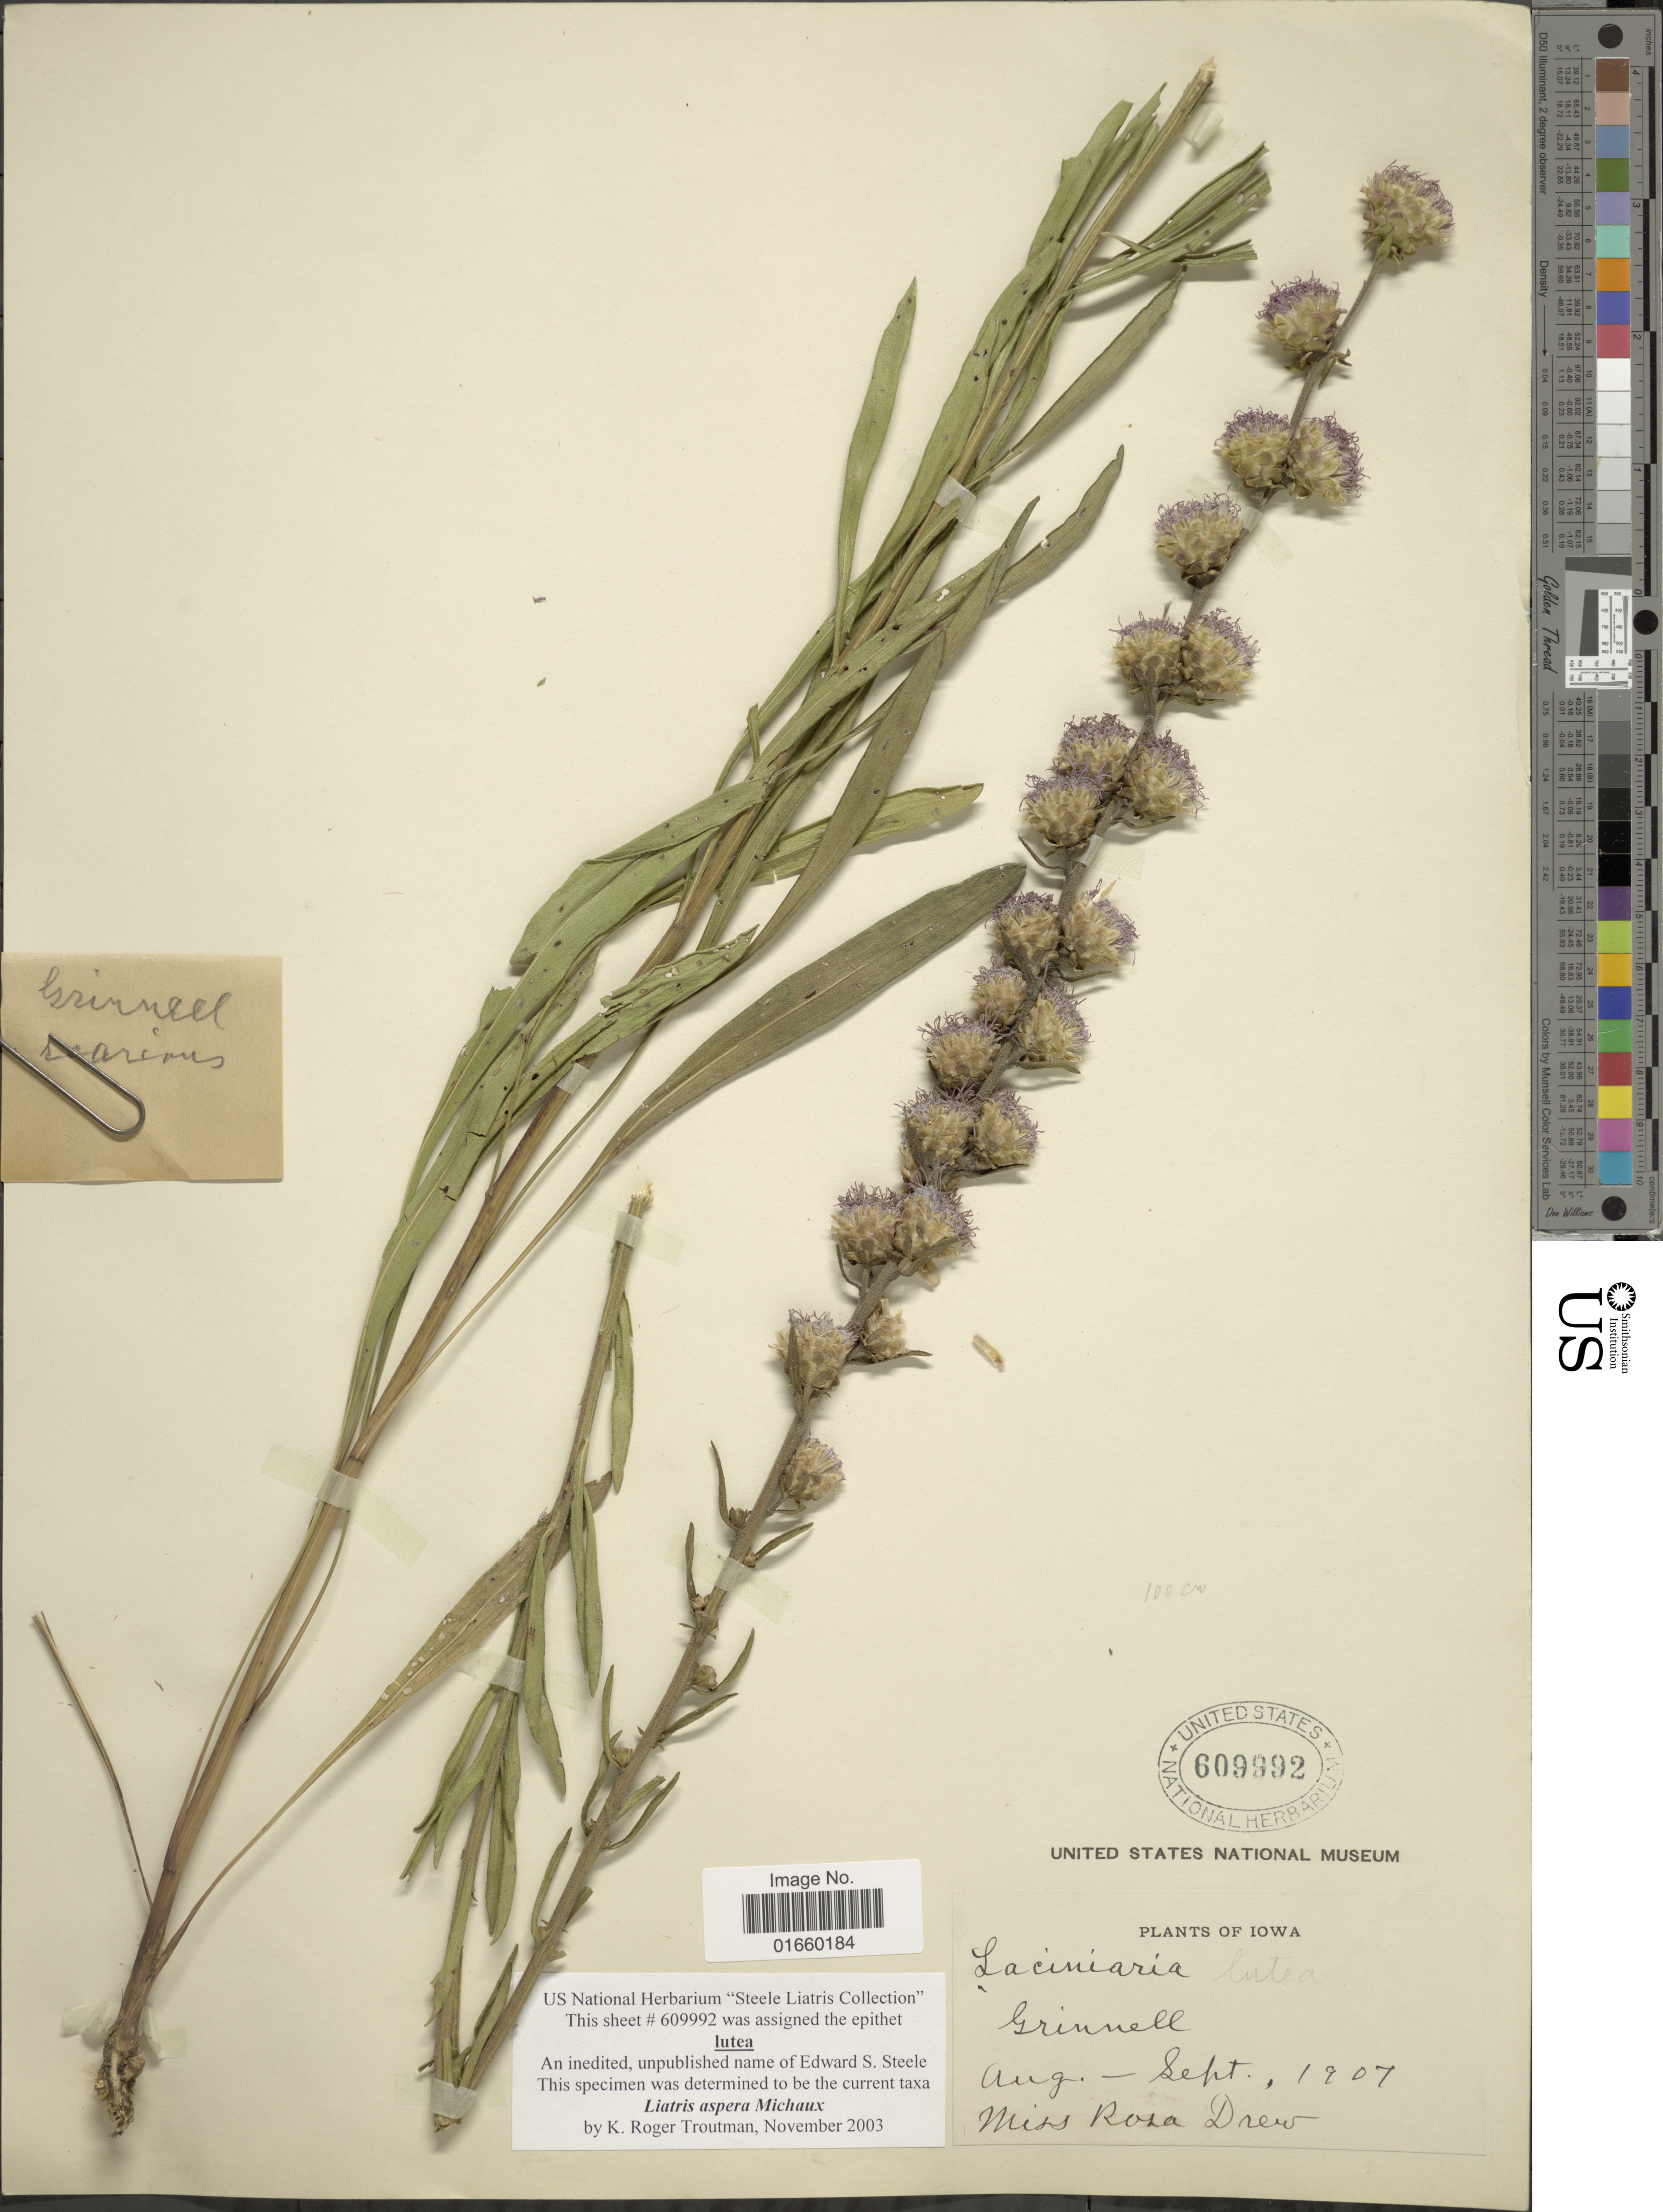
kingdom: Plantae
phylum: Tracheophyta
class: Magnoliopsida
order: Asterales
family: Asteraceae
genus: Liatris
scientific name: Liatris aspera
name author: Michx.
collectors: R. Drew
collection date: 1907-08/1907-09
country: United States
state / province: Iowa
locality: Grinnell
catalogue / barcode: US 609992